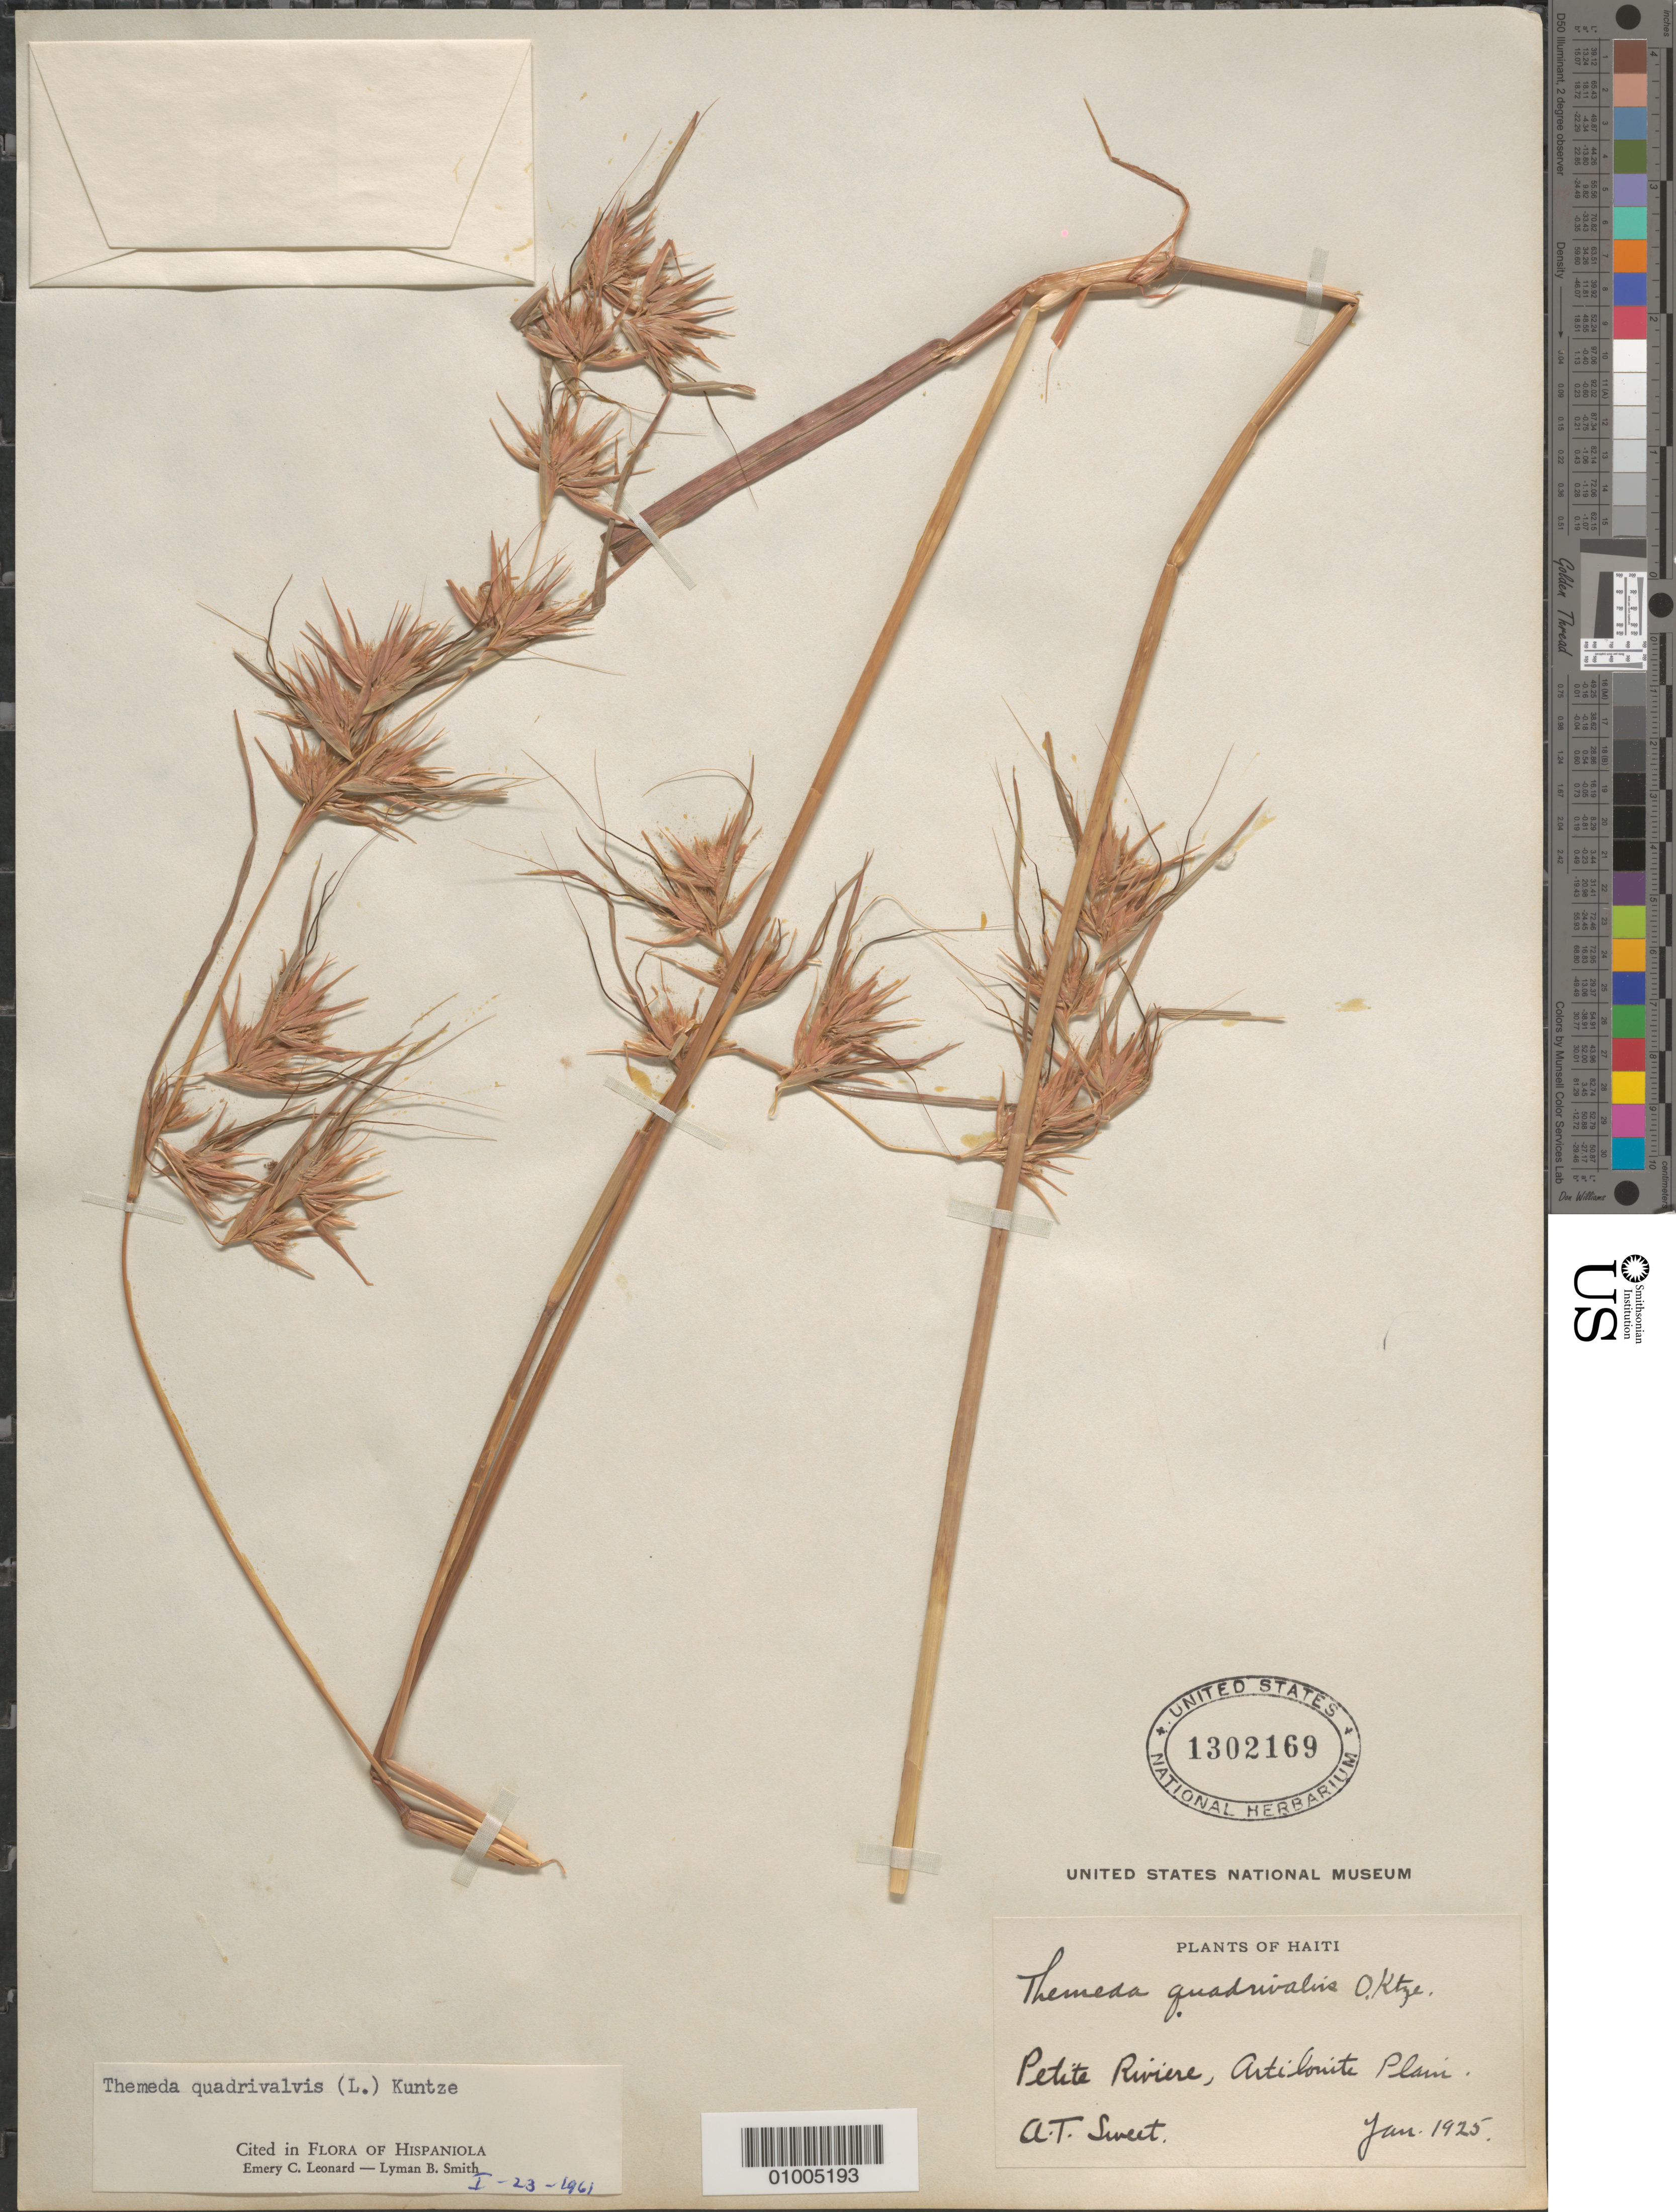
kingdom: Plantae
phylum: Tracheophyta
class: Liliopsida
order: Poales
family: Poaceae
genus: Themeda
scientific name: Themeda quadrivalvis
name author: (L.) Kuntze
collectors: A. T. Sweet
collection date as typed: Jan 1925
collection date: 1925-01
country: Haiti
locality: PPetite Riviere, Artibonite Plain.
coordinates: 0 N, 0 E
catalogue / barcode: US 1302169